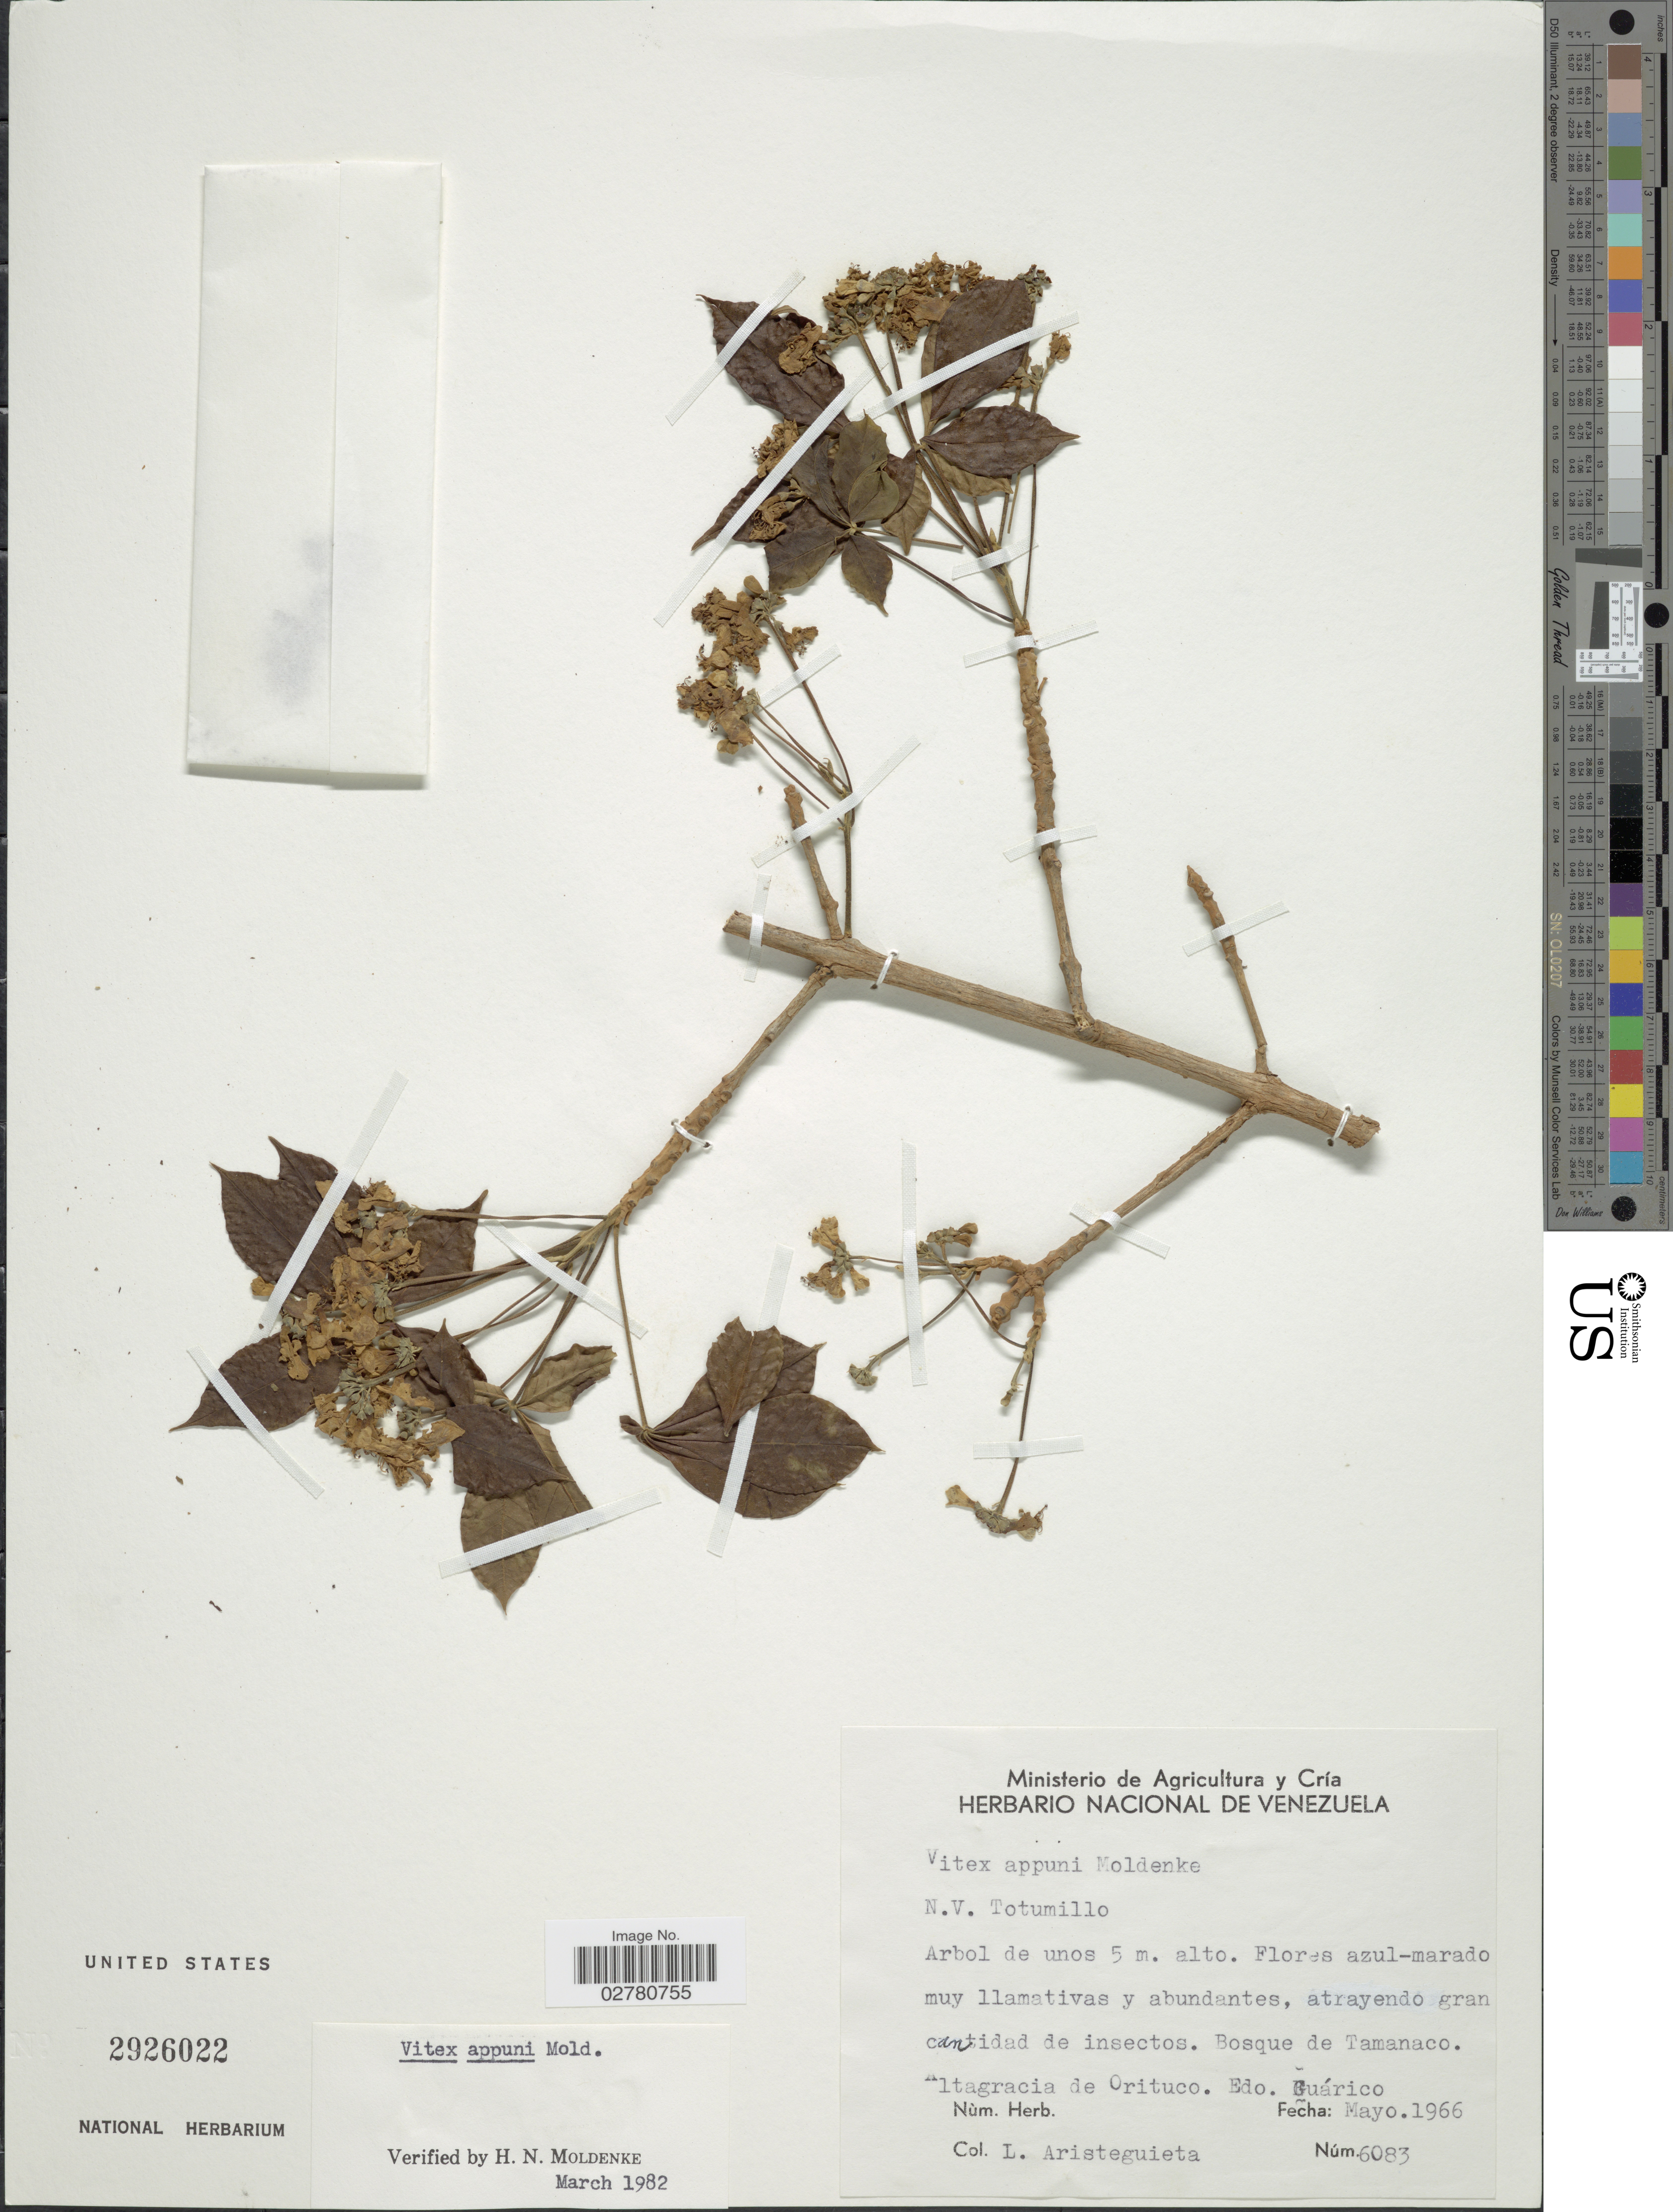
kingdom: Plantae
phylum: Tracheophyta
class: Magnoliopsida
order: Lamiales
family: Lamiaceae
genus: Vitex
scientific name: Vitex appuni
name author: Moldenke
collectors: L. Aristeguieta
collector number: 6083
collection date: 1966-05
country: Venezuela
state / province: Guárico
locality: Bosque de Tamanaco. Altagracia de Orituco.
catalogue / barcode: US 2926022